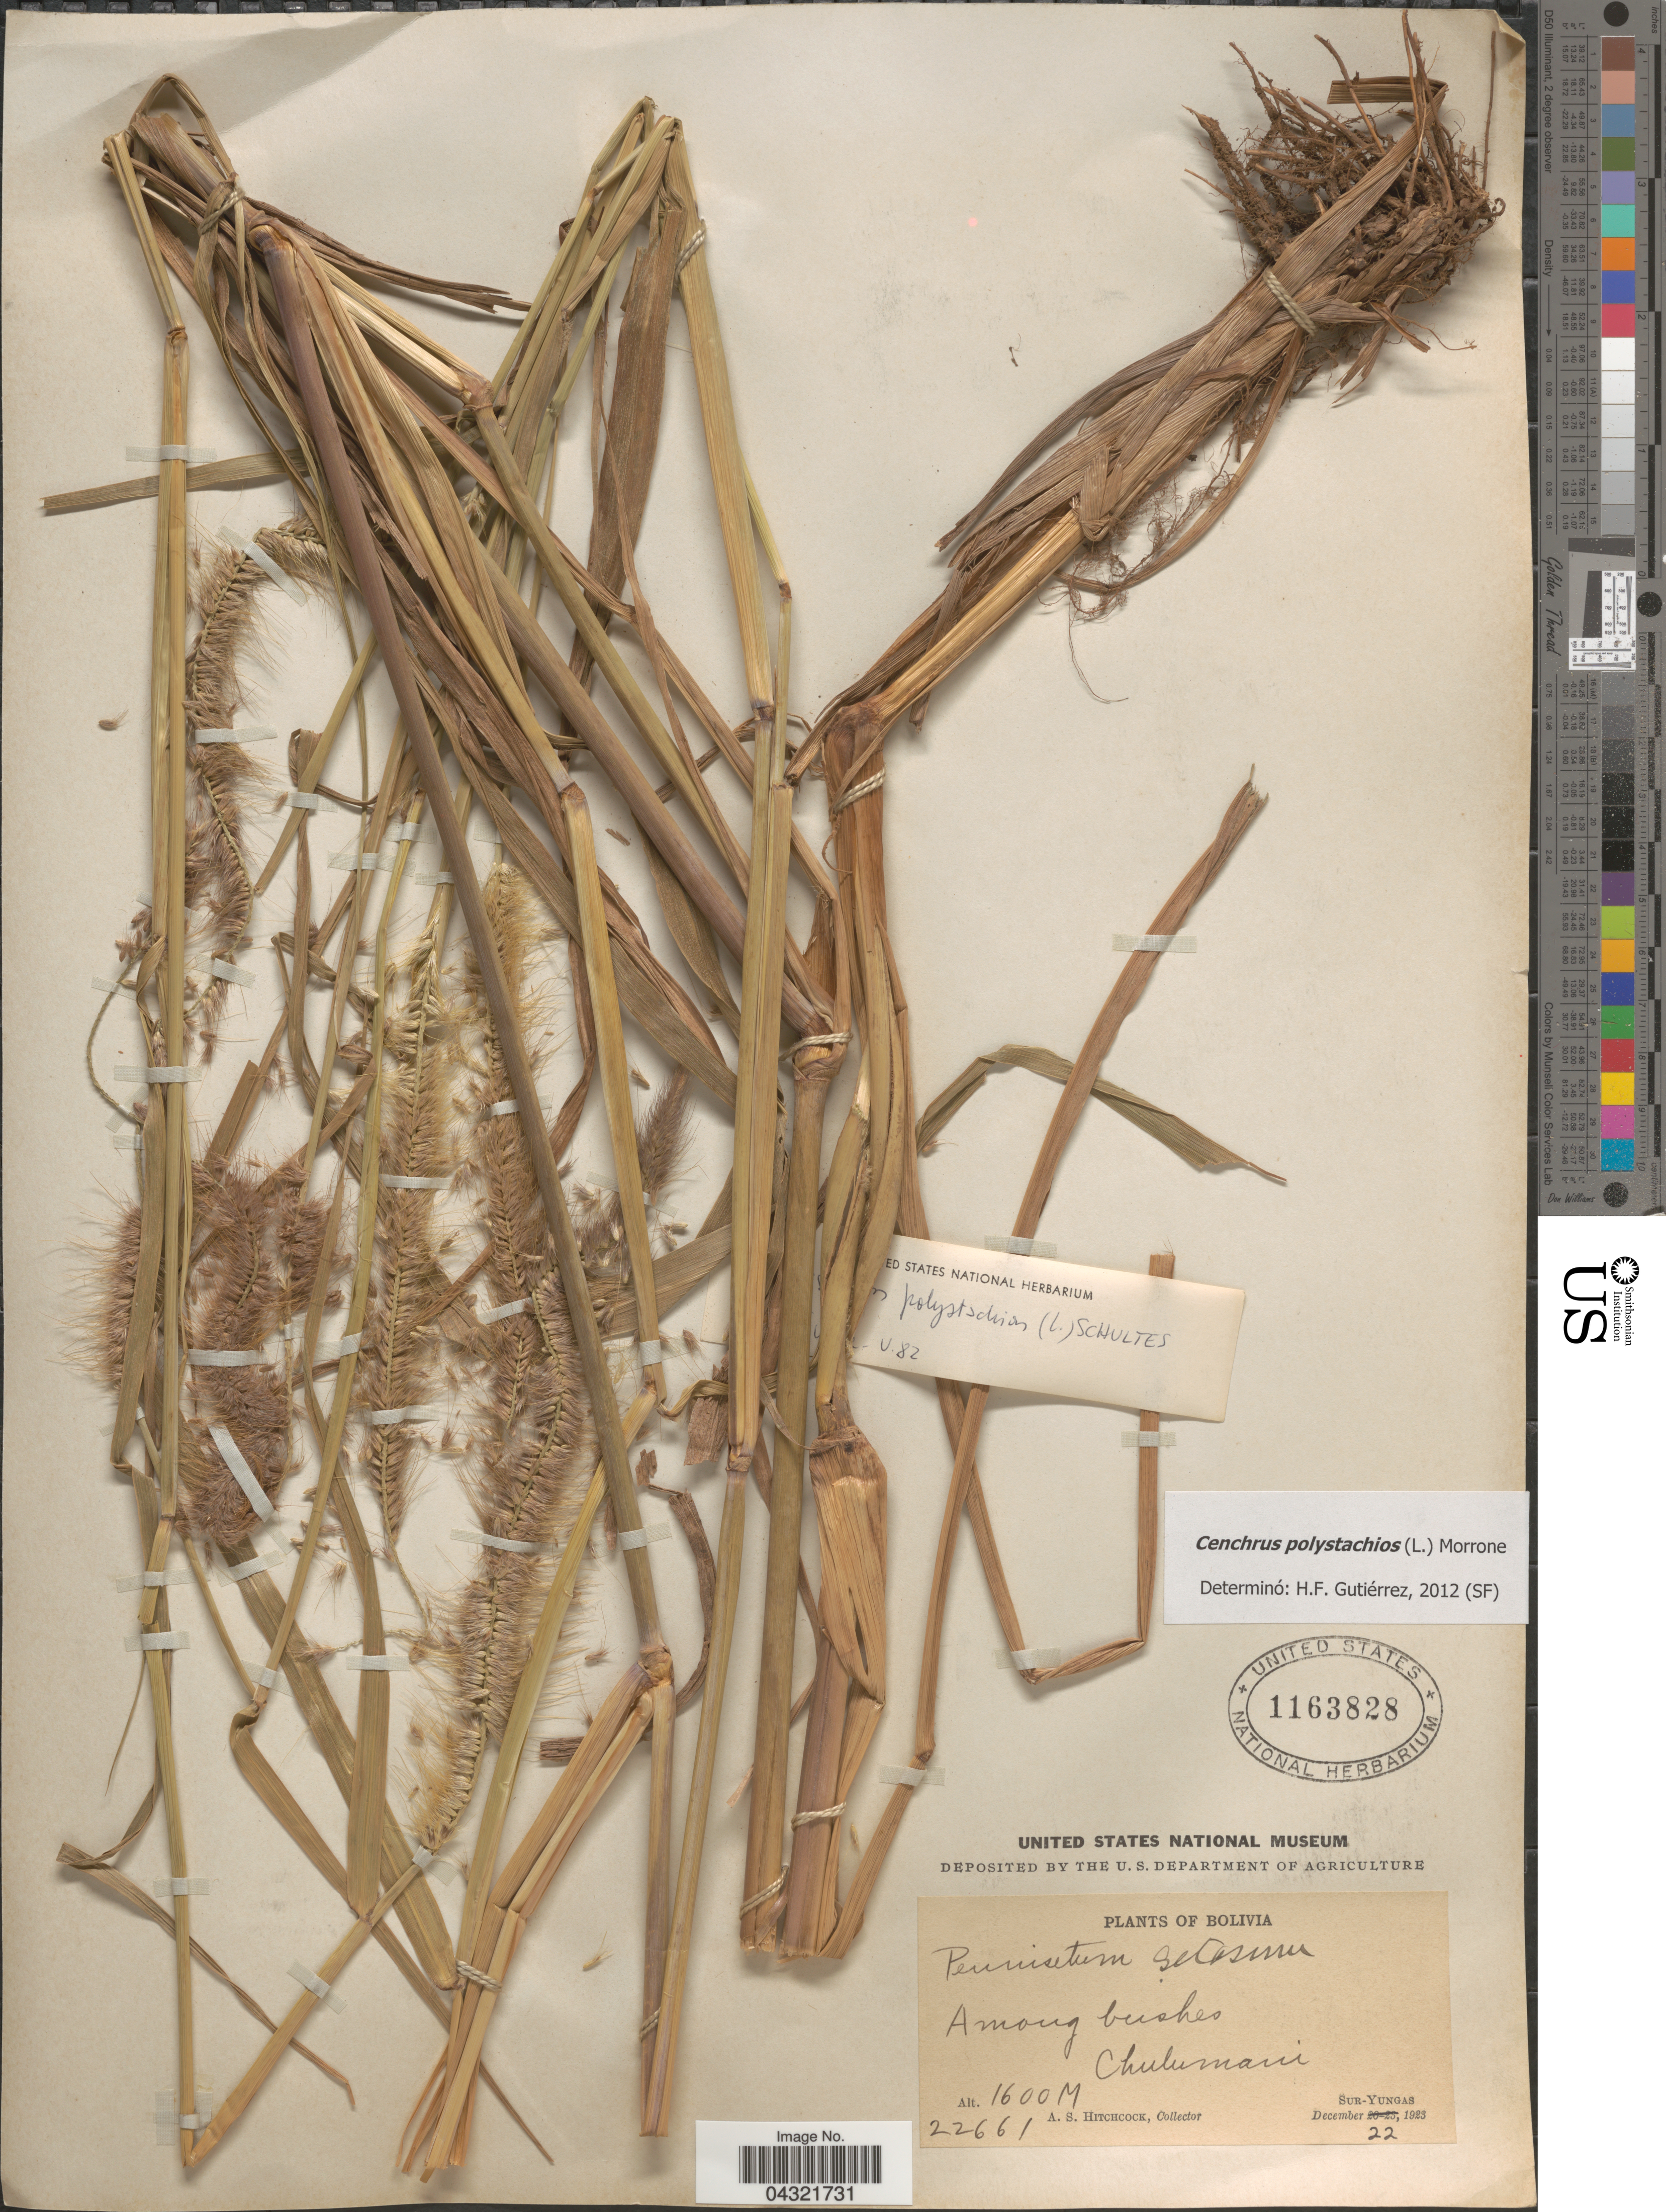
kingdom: Plantae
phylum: Tracheophyta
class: Liliopsida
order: Poales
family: Poaceae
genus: Cenchrus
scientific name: Cenchrus polystachios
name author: (L.) Morrone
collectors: A. S. Hitchcock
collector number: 22661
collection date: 1923-12-22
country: Bolivia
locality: Among bushes. Chulumani. Sur-Yungas.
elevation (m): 1600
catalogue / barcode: US 1163828